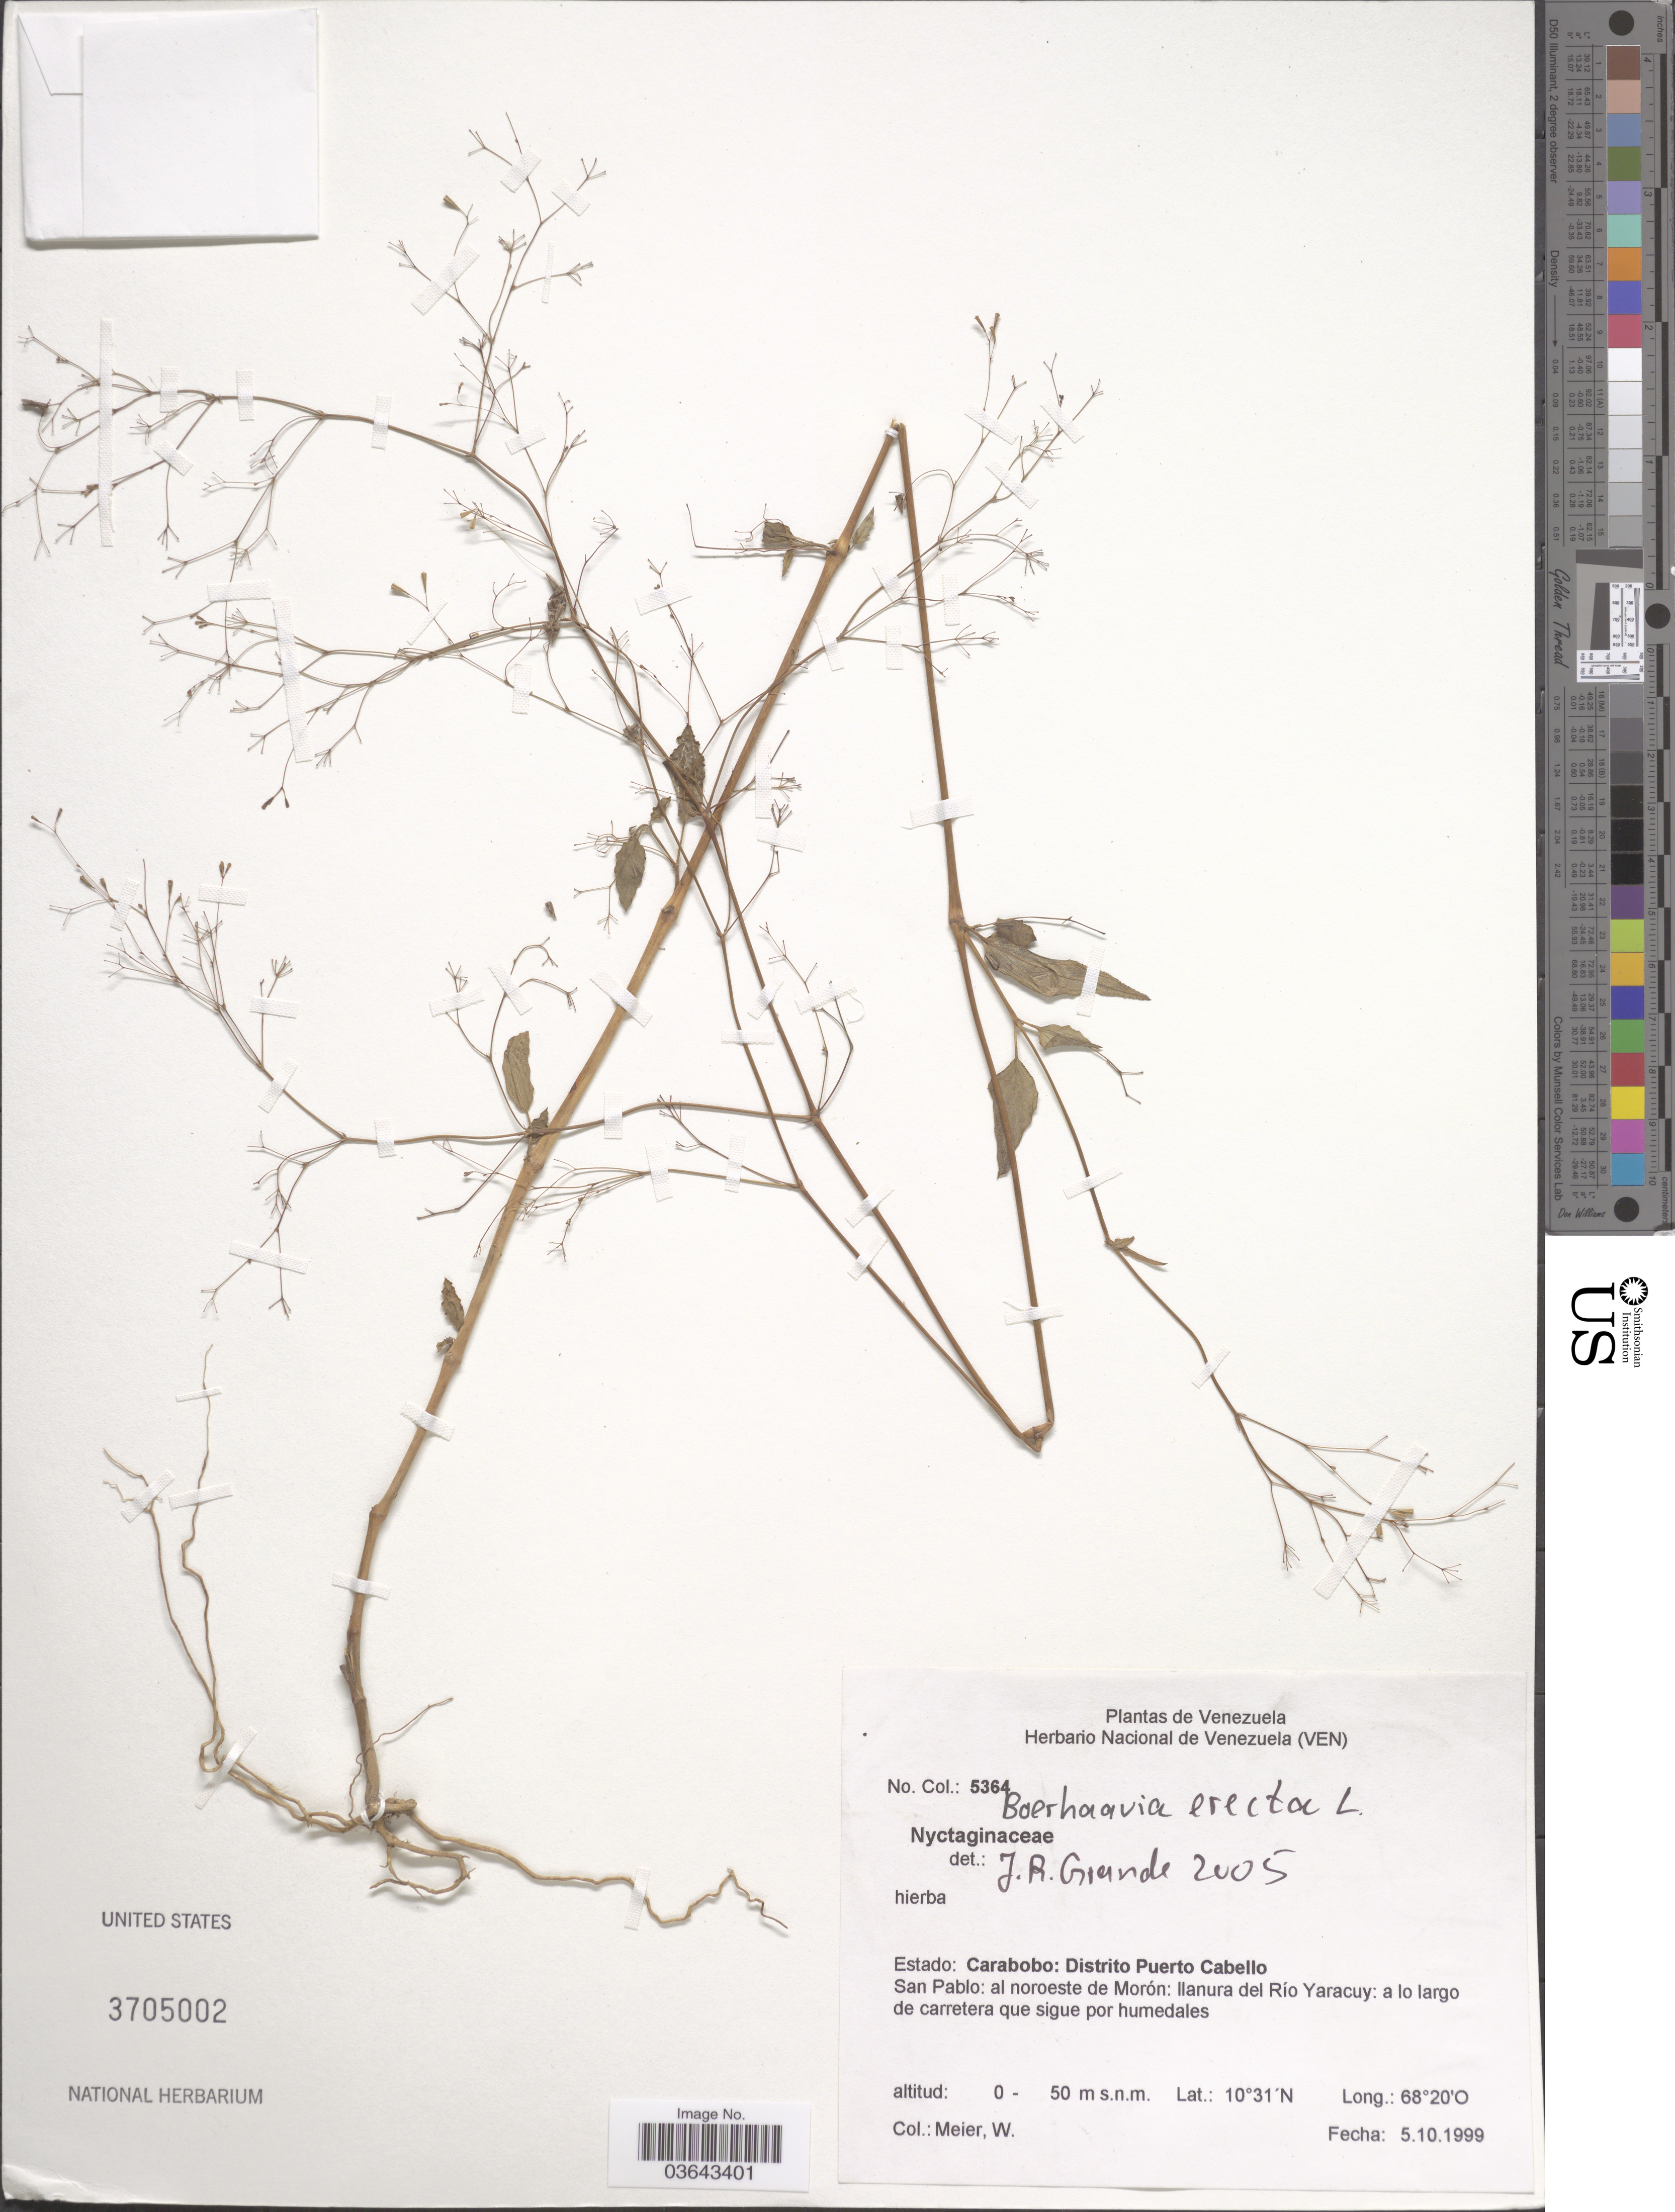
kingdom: Plantae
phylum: Tracheophyta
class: Magnoliopsida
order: Caryophyllales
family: Nyctaginaceae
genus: Boerhavia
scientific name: Boerhavia erecta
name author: L.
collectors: W. Meier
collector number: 5364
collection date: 1999-10-05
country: Venezuela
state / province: Carabobo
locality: Distrito Puerto Cabello. San Pablo: al noroeste de Morón: llanura del Río Yaracuy.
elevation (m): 0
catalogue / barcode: US 3705002